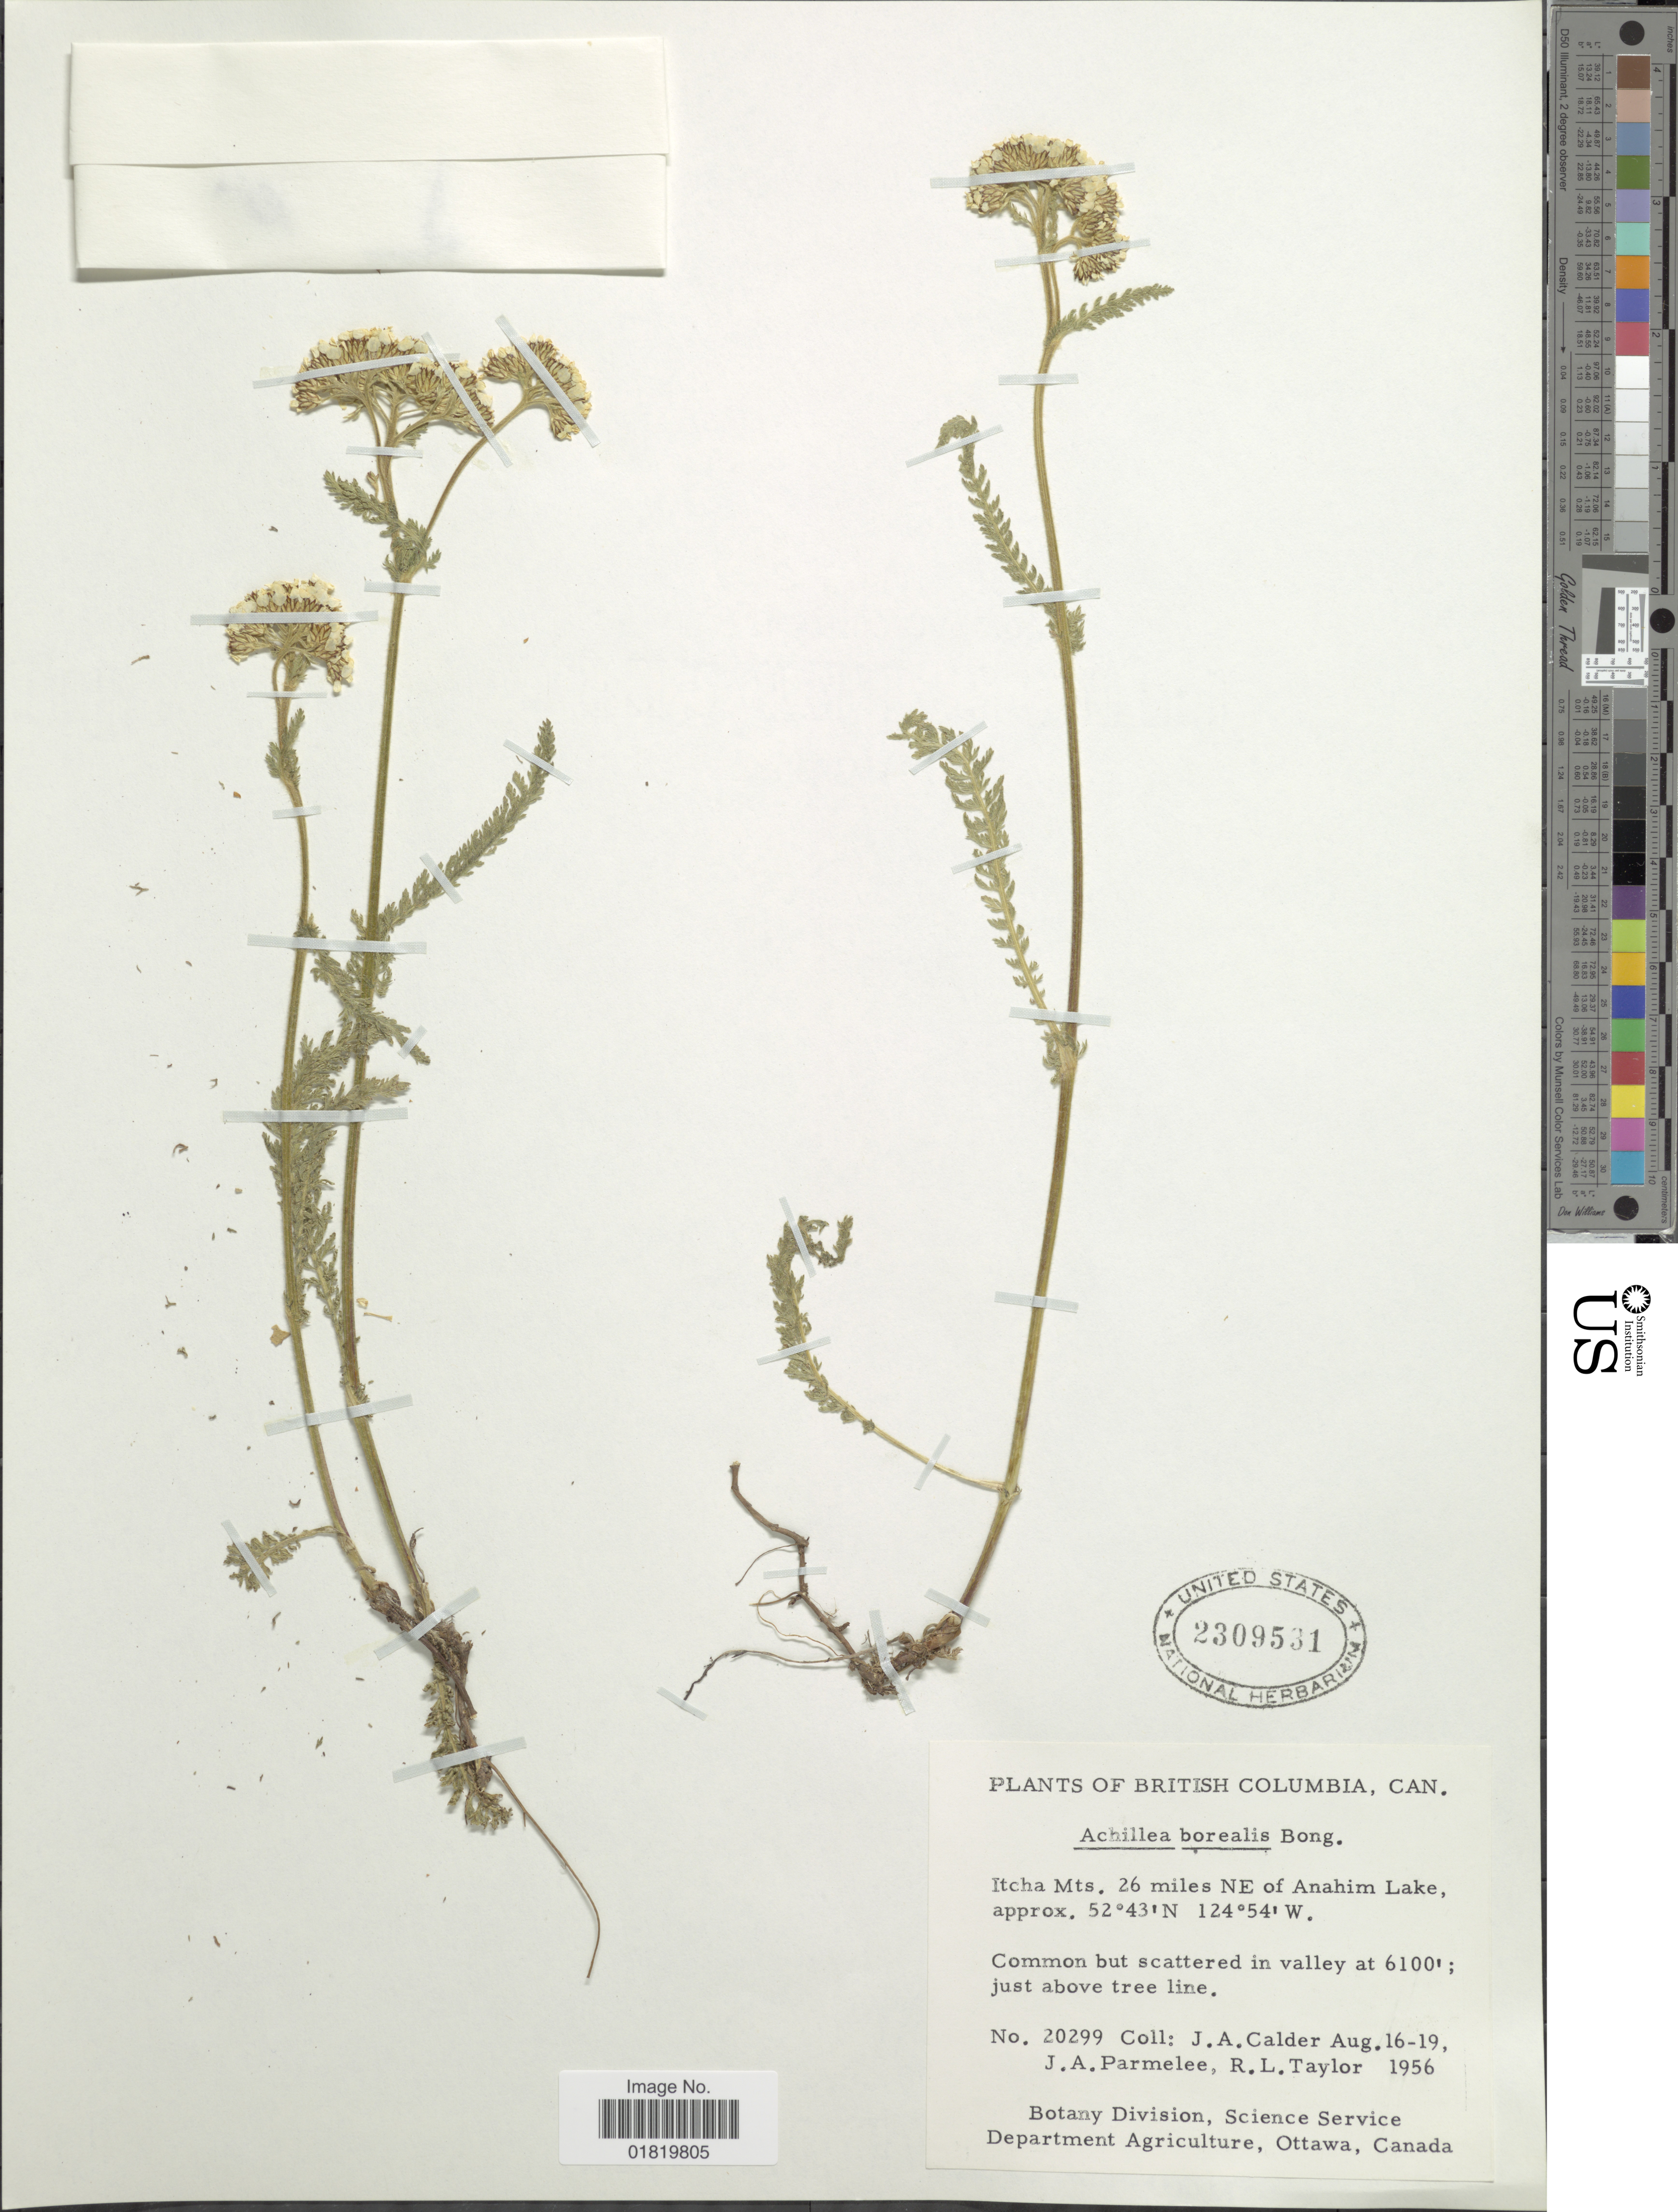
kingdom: Plantae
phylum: Tracheophyta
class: Magnoliopsida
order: Asterales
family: Asteraceae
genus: Achillea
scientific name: Achillea borealis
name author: Bong.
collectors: J. A. Calder, J. A. Parmelee & R. Taylor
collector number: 20299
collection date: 1956-08-16/1956-08-19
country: Canada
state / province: British Columbia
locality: Itcha Mts. 26 miles NE of Anahim Lake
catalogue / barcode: US 2309531